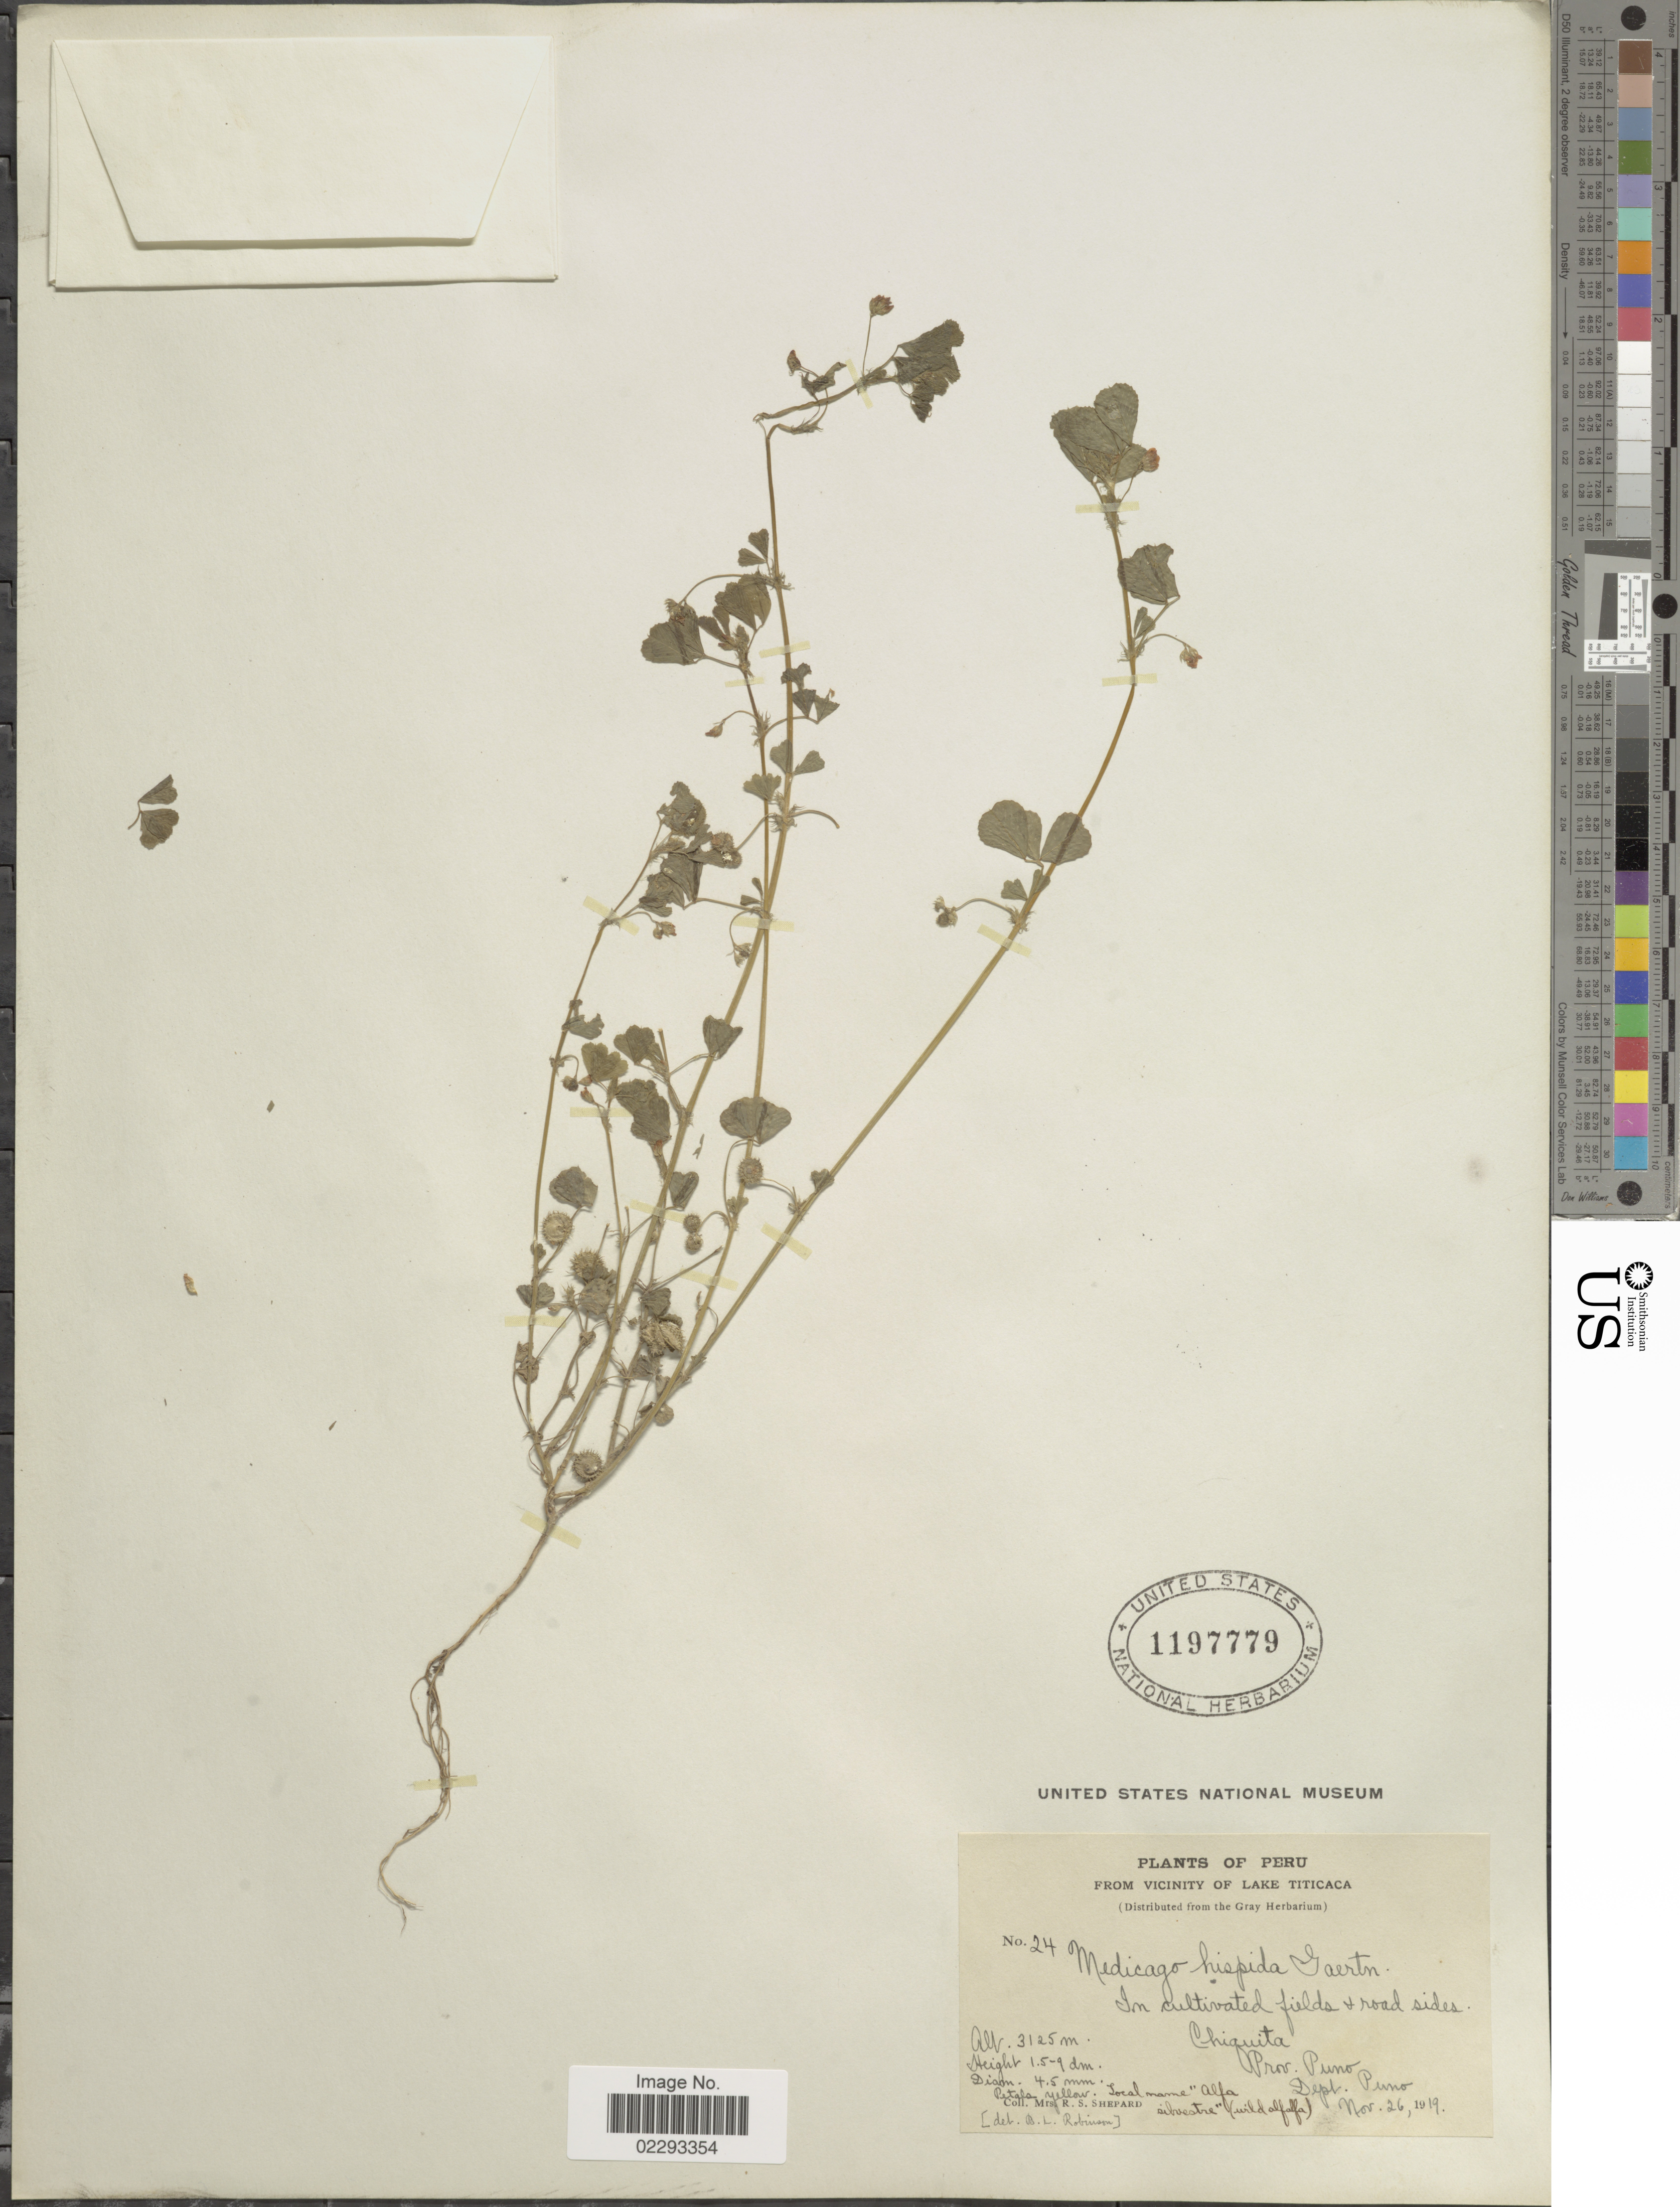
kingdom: Plantae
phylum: Tracheophyta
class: Magnoliopsida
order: Fabales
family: Fabaceae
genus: Medicago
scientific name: Medicago polymorpha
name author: L.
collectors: R. Shepard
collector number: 24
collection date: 1919-11-26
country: Peru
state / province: Puno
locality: Vicinity of Lake Titicaca, in cultivated fields + road sides, Chiquita, Dept. Puno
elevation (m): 3125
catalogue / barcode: US 1197779